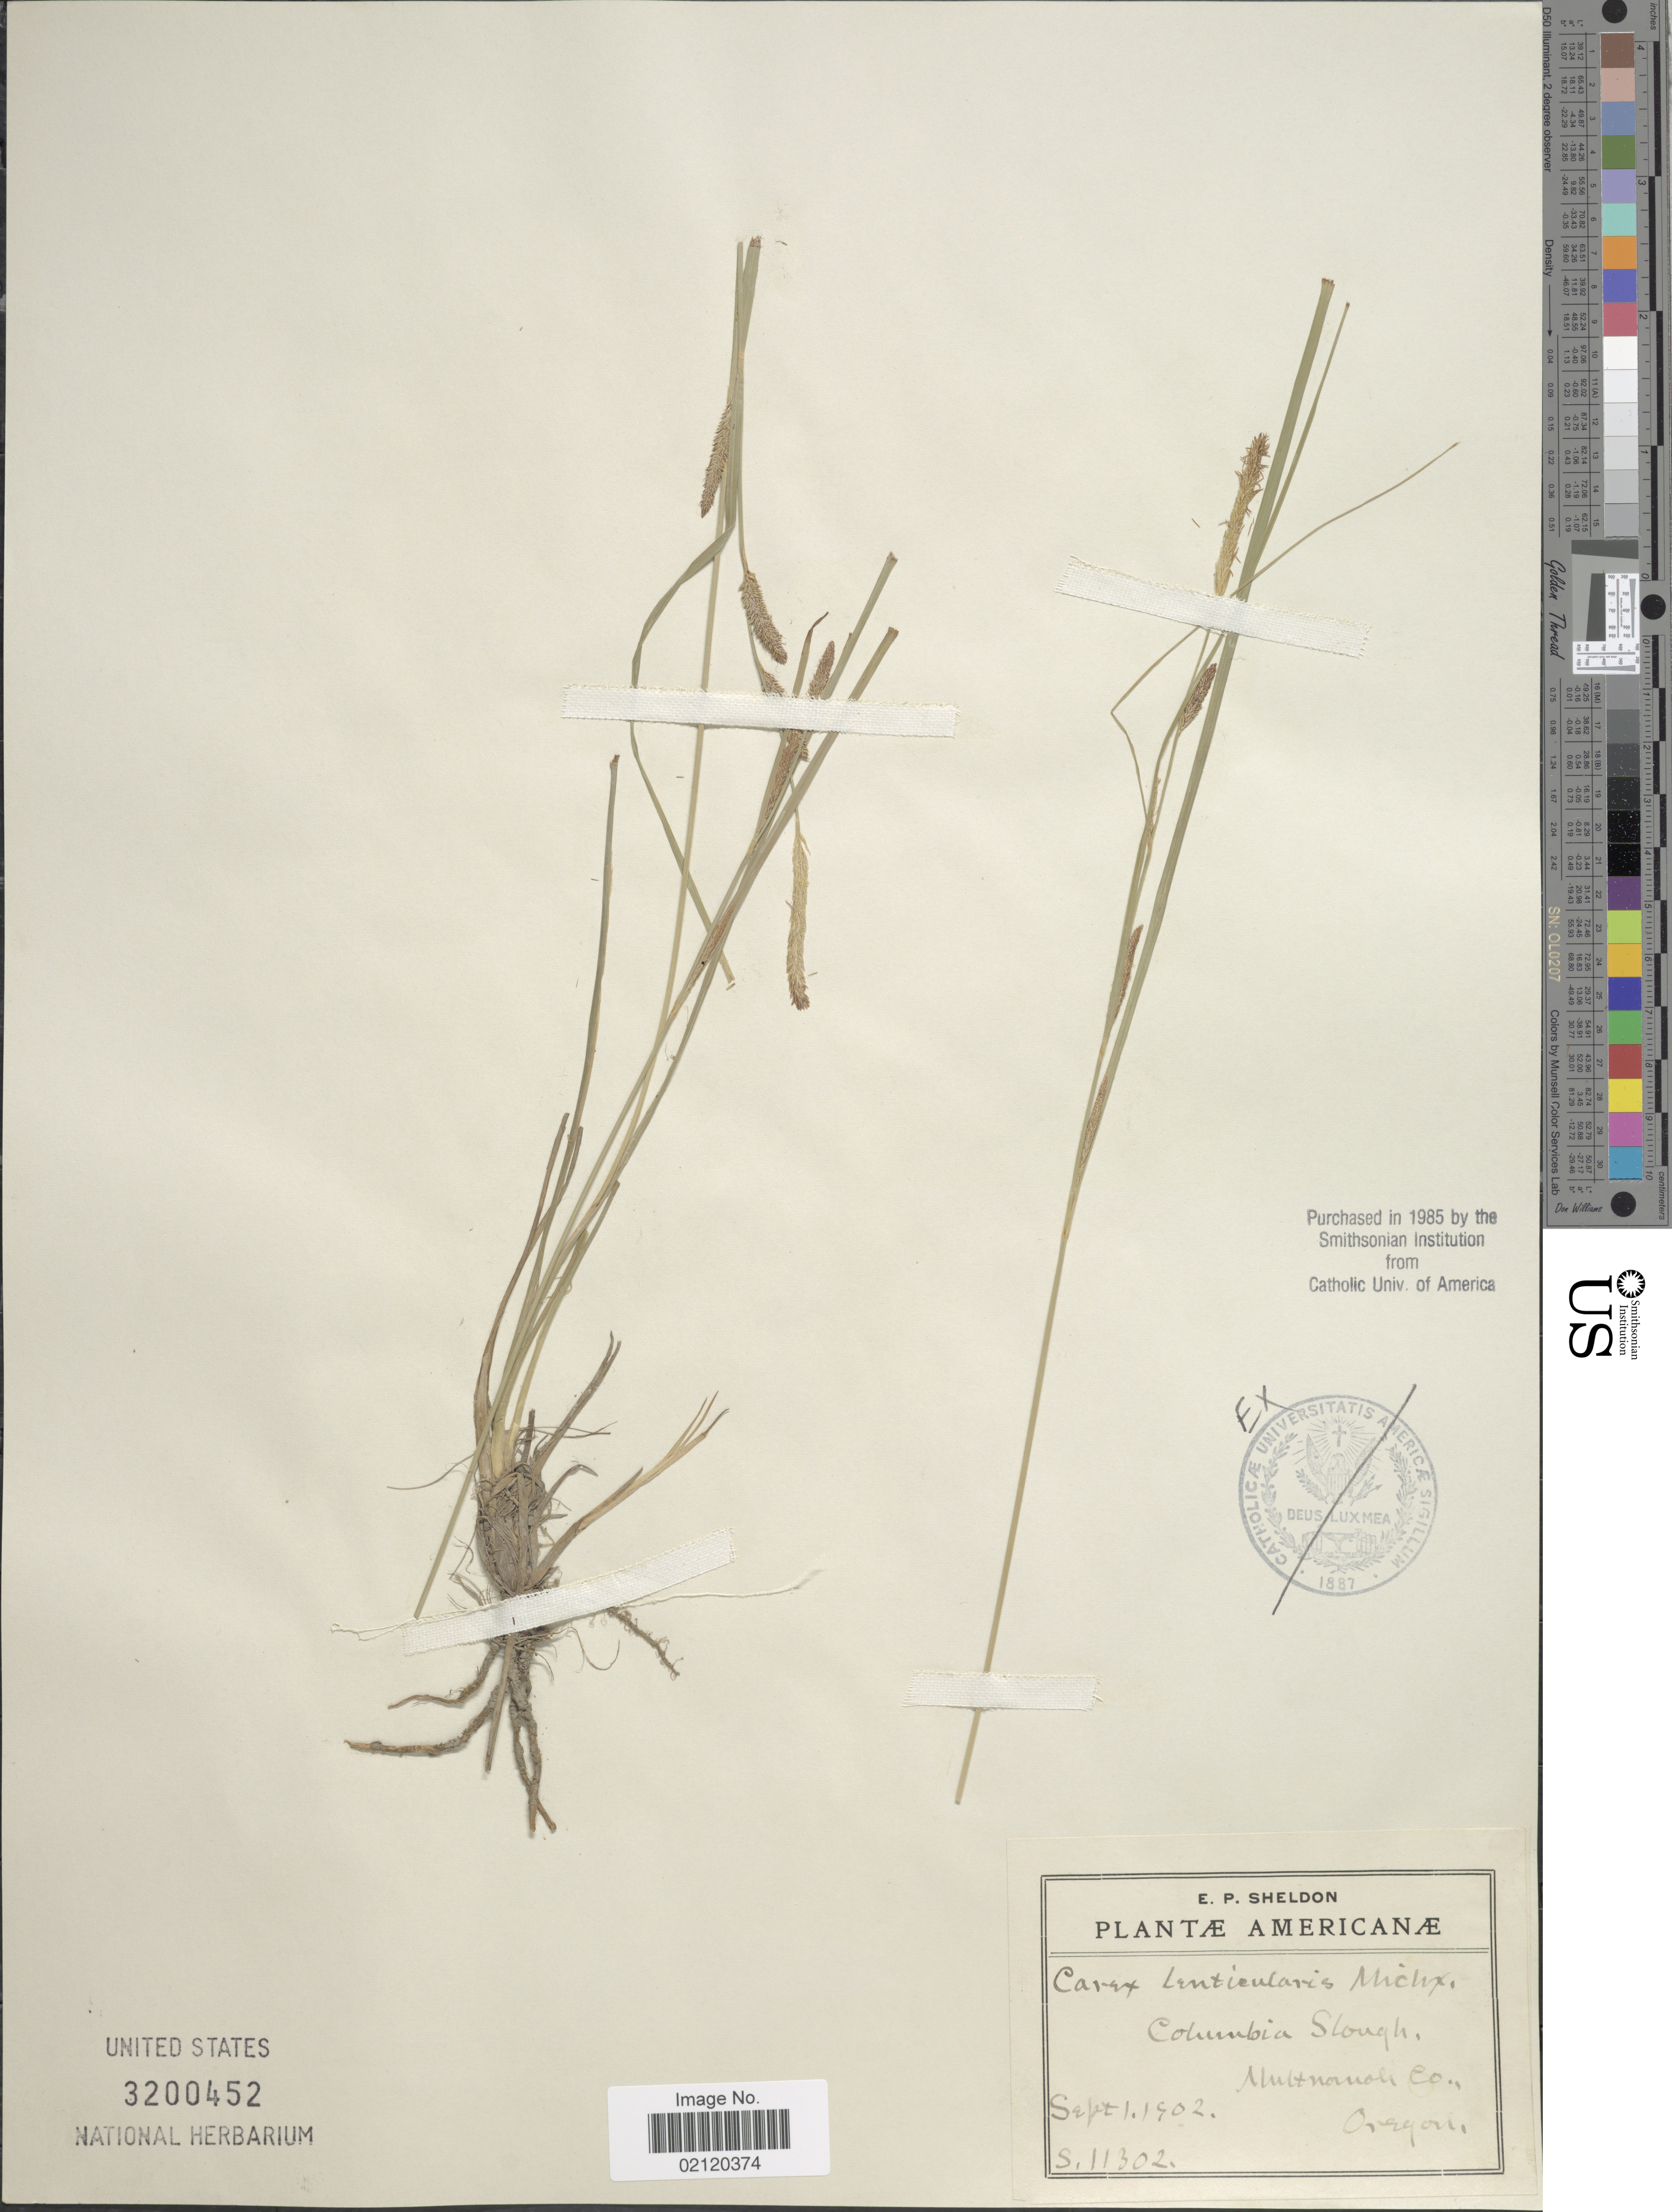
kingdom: Plantae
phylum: Tracheophyta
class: Liliopsida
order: Poales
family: Cyperaceae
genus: Carex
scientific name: Carex lenticularis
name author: Michx.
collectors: E. P. Sheldon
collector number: S11302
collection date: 1902-09-01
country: United States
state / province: Oregon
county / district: Multnomah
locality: Columbia Slough, Multnomah Co.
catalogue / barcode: US 3200452